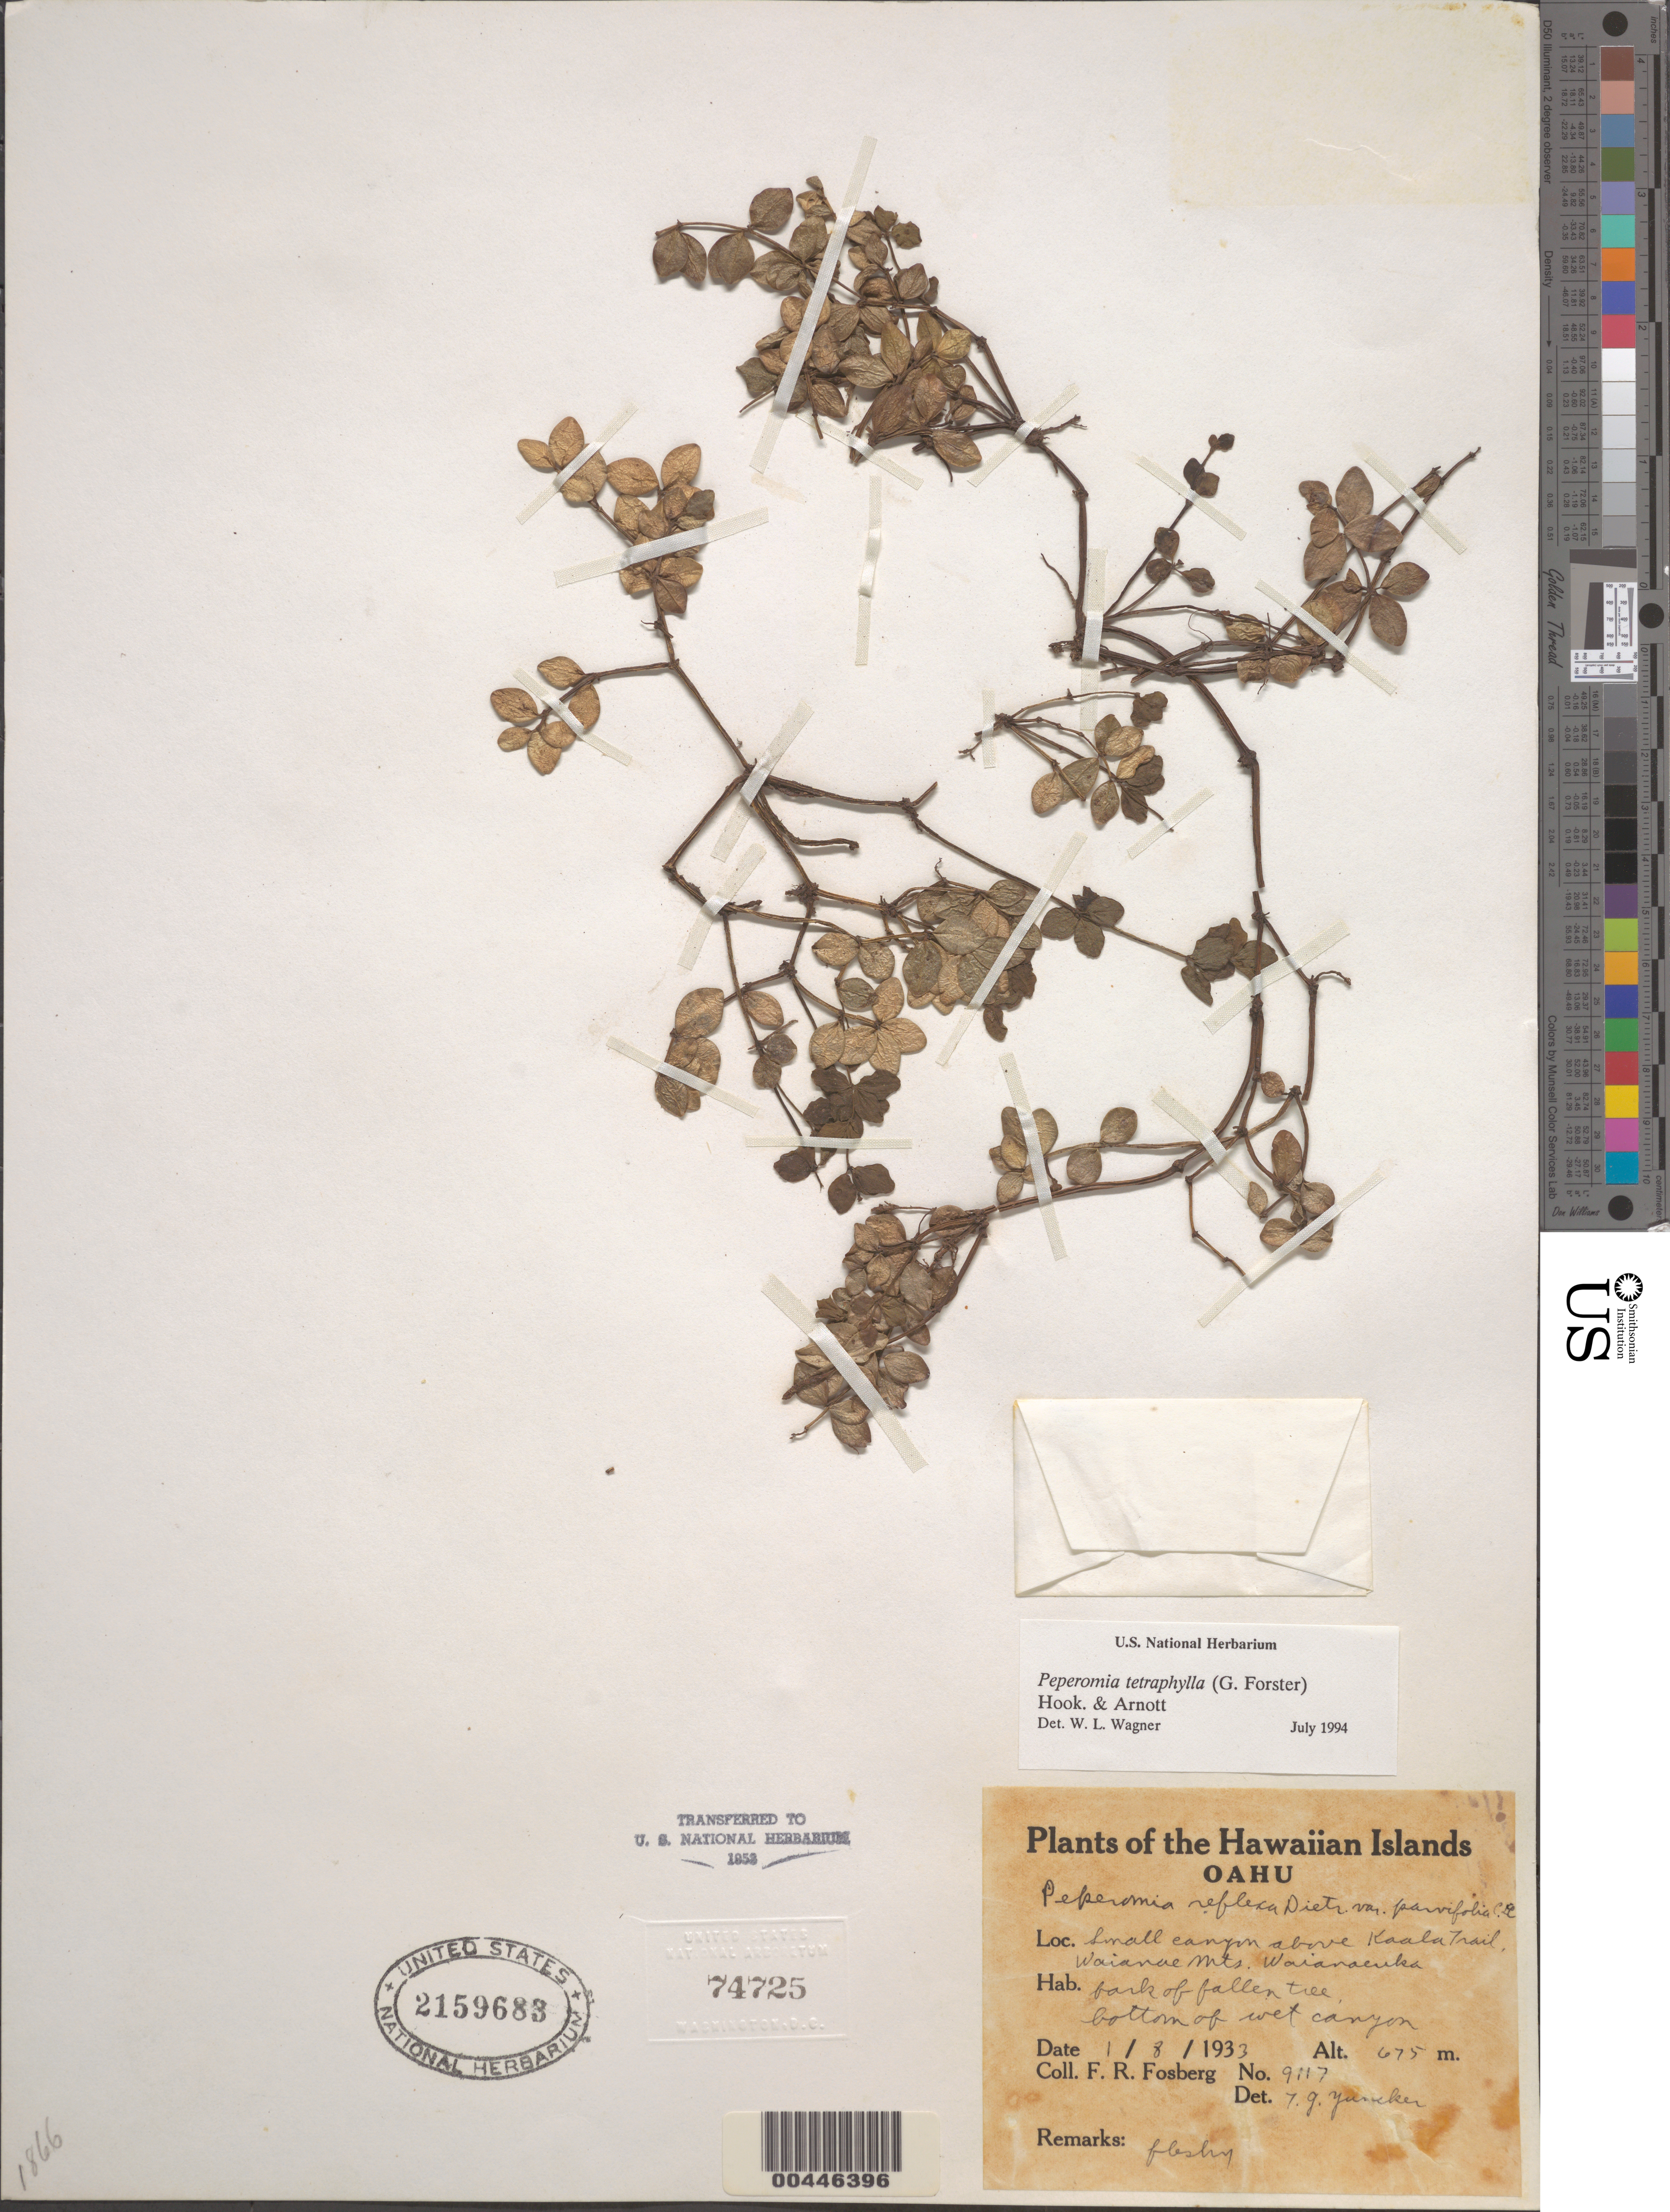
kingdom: Plantae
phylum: Tracheophyta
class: Magnoliopsida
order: Piperales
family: Piperaceae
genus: Peperomia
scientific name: Peperomia trichopus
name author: Trel. in J.F. Macbr.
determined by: Wagner, W. L., (BOT), Smithsonian Institution - National Museum of Natural History (UNITED STATES)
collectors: F. R. Fosberg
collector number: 9117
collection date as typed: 1 Aug 1933 or 8 Jan 1933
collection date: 1933-01-08 or 1933-08-01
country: United States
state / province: Hawaii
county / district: Honolulu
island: Oahu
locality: Small canyon above Kaala Trail, Waianae Mts, Waianaeuka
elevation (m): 675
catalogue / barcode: US 2159683